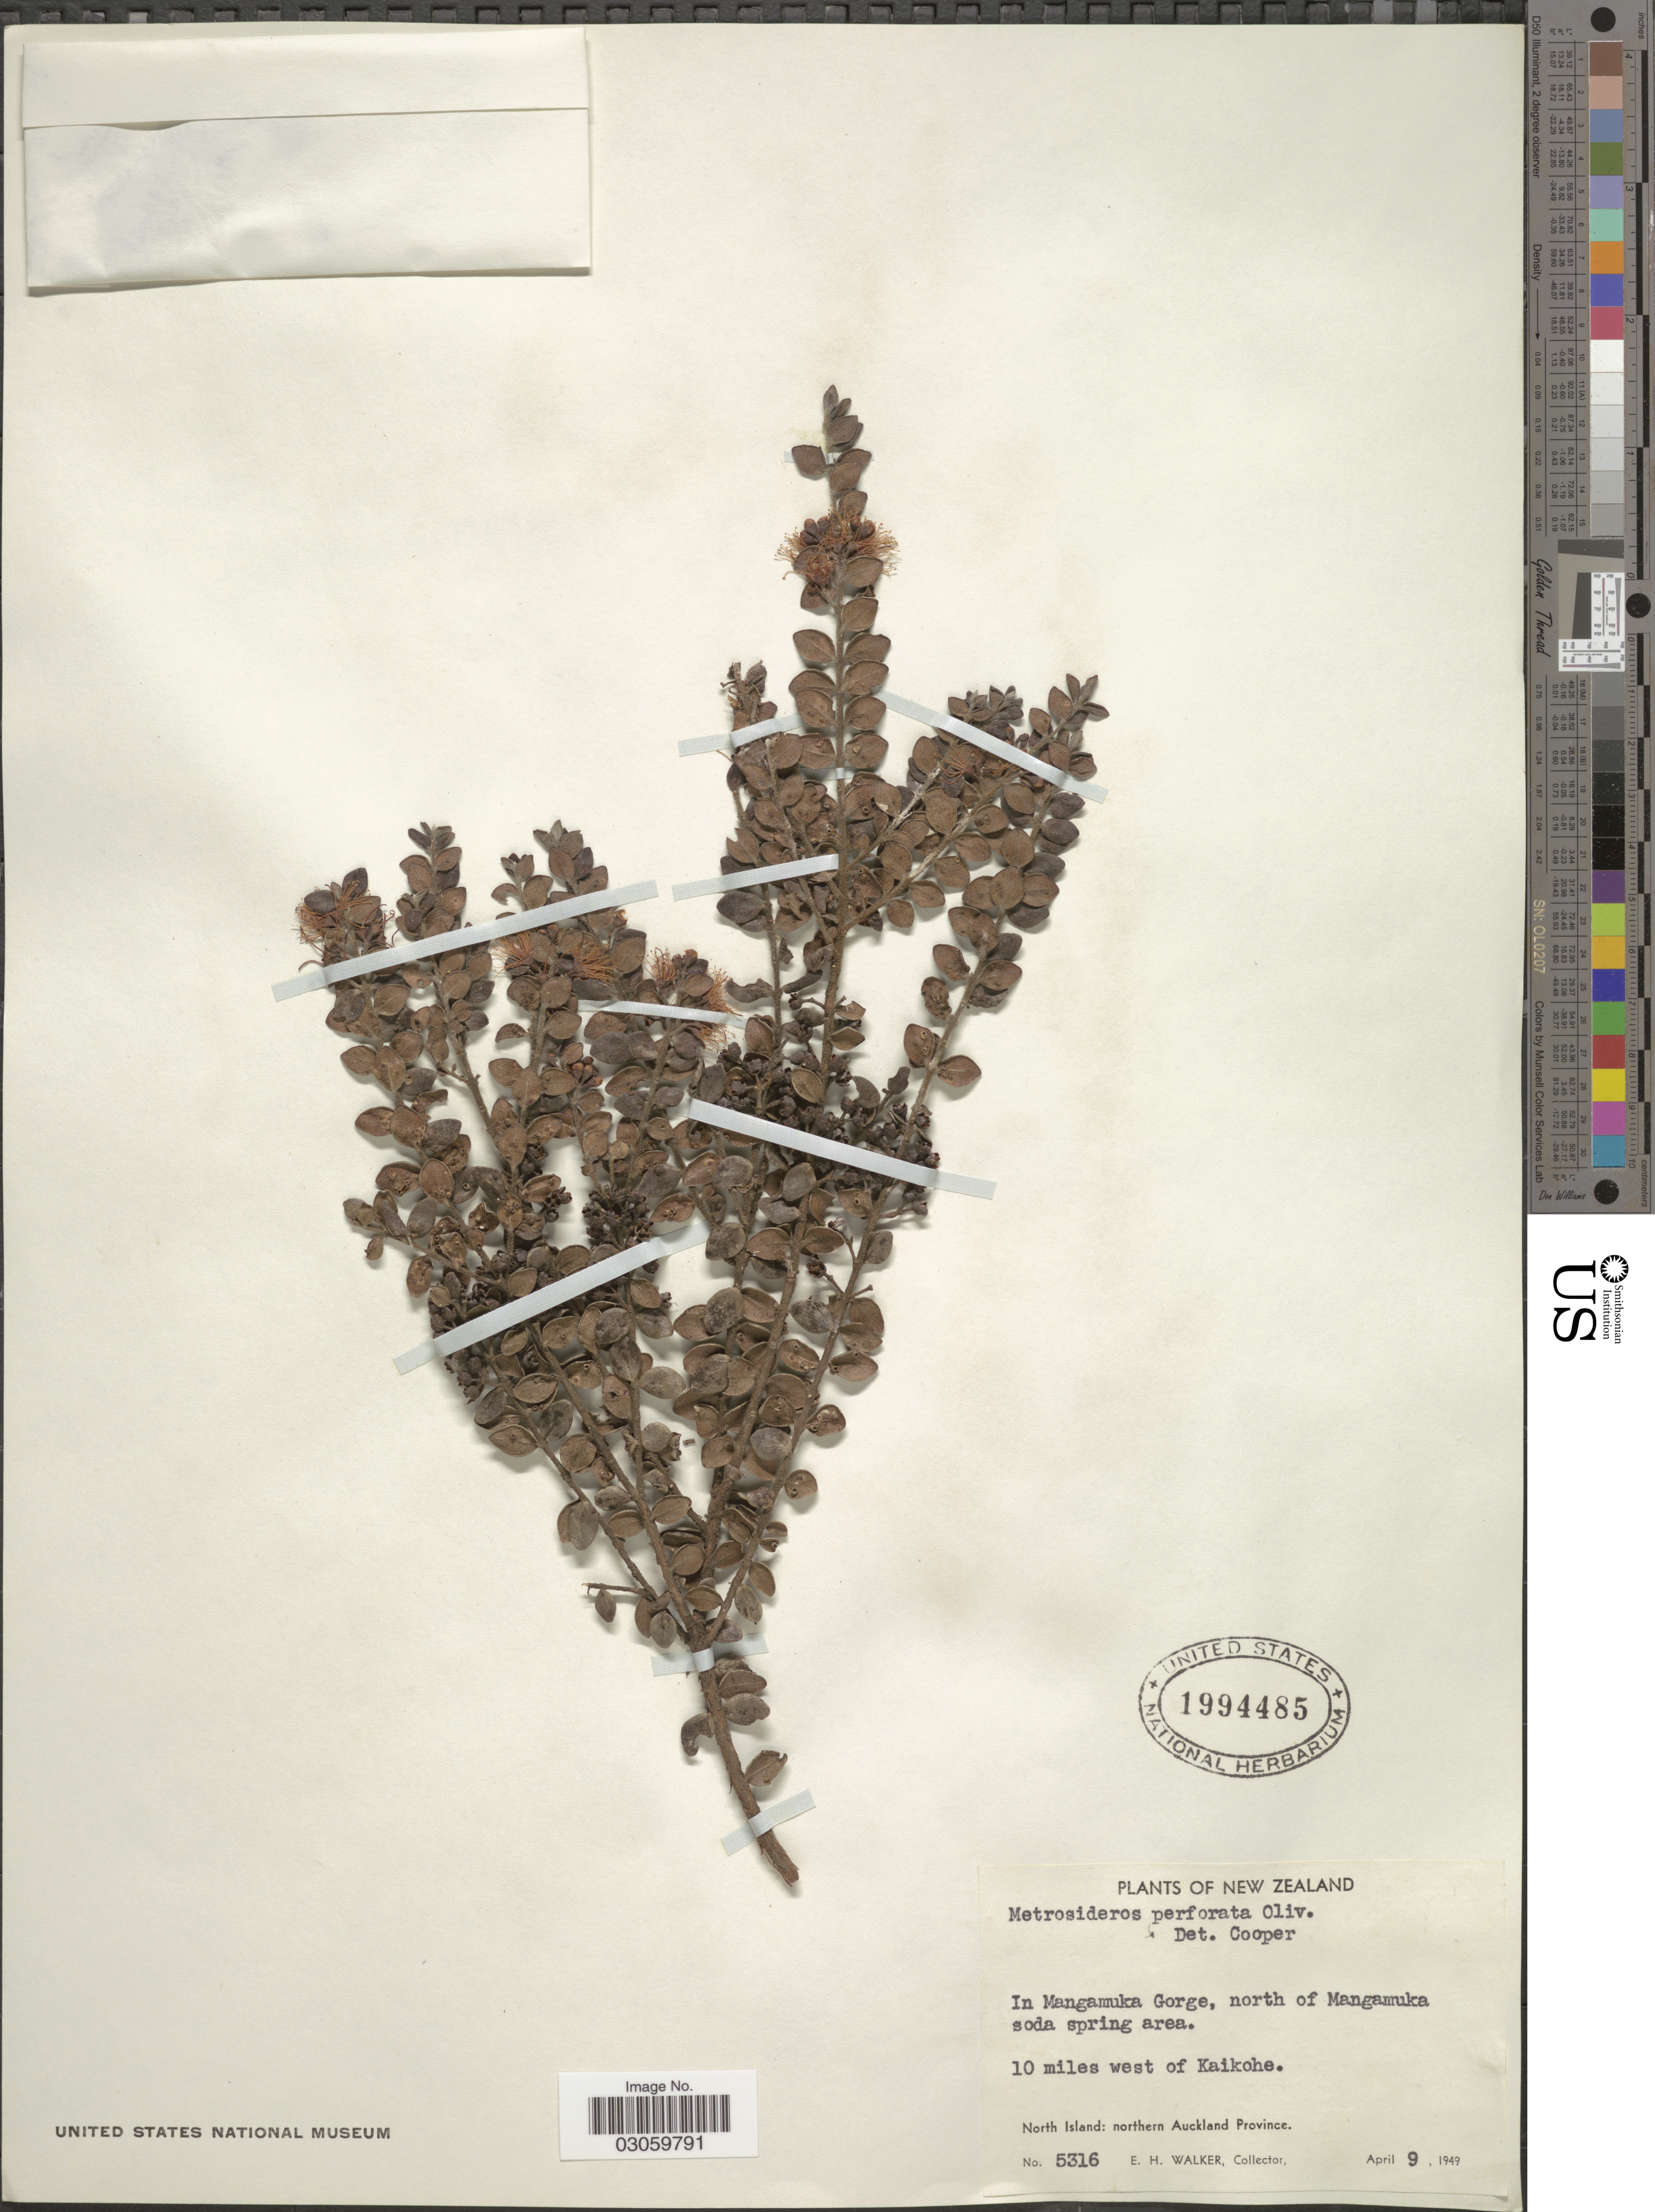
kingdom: Plantae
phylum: Tracheophyta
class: Magnoliopsida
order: Myrtales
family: Myrtaceae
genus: Metrosideros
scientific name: Metrosideros perforata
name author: (J.R. Forst. & G. Forst.) Druce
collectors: E. H. Walker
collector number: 5316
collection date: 1949-04-09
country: New Zealand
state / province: Auckland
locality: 10 miles west of Kaikohe. North Island: northern Auckland Province.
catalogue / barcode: US 1994485